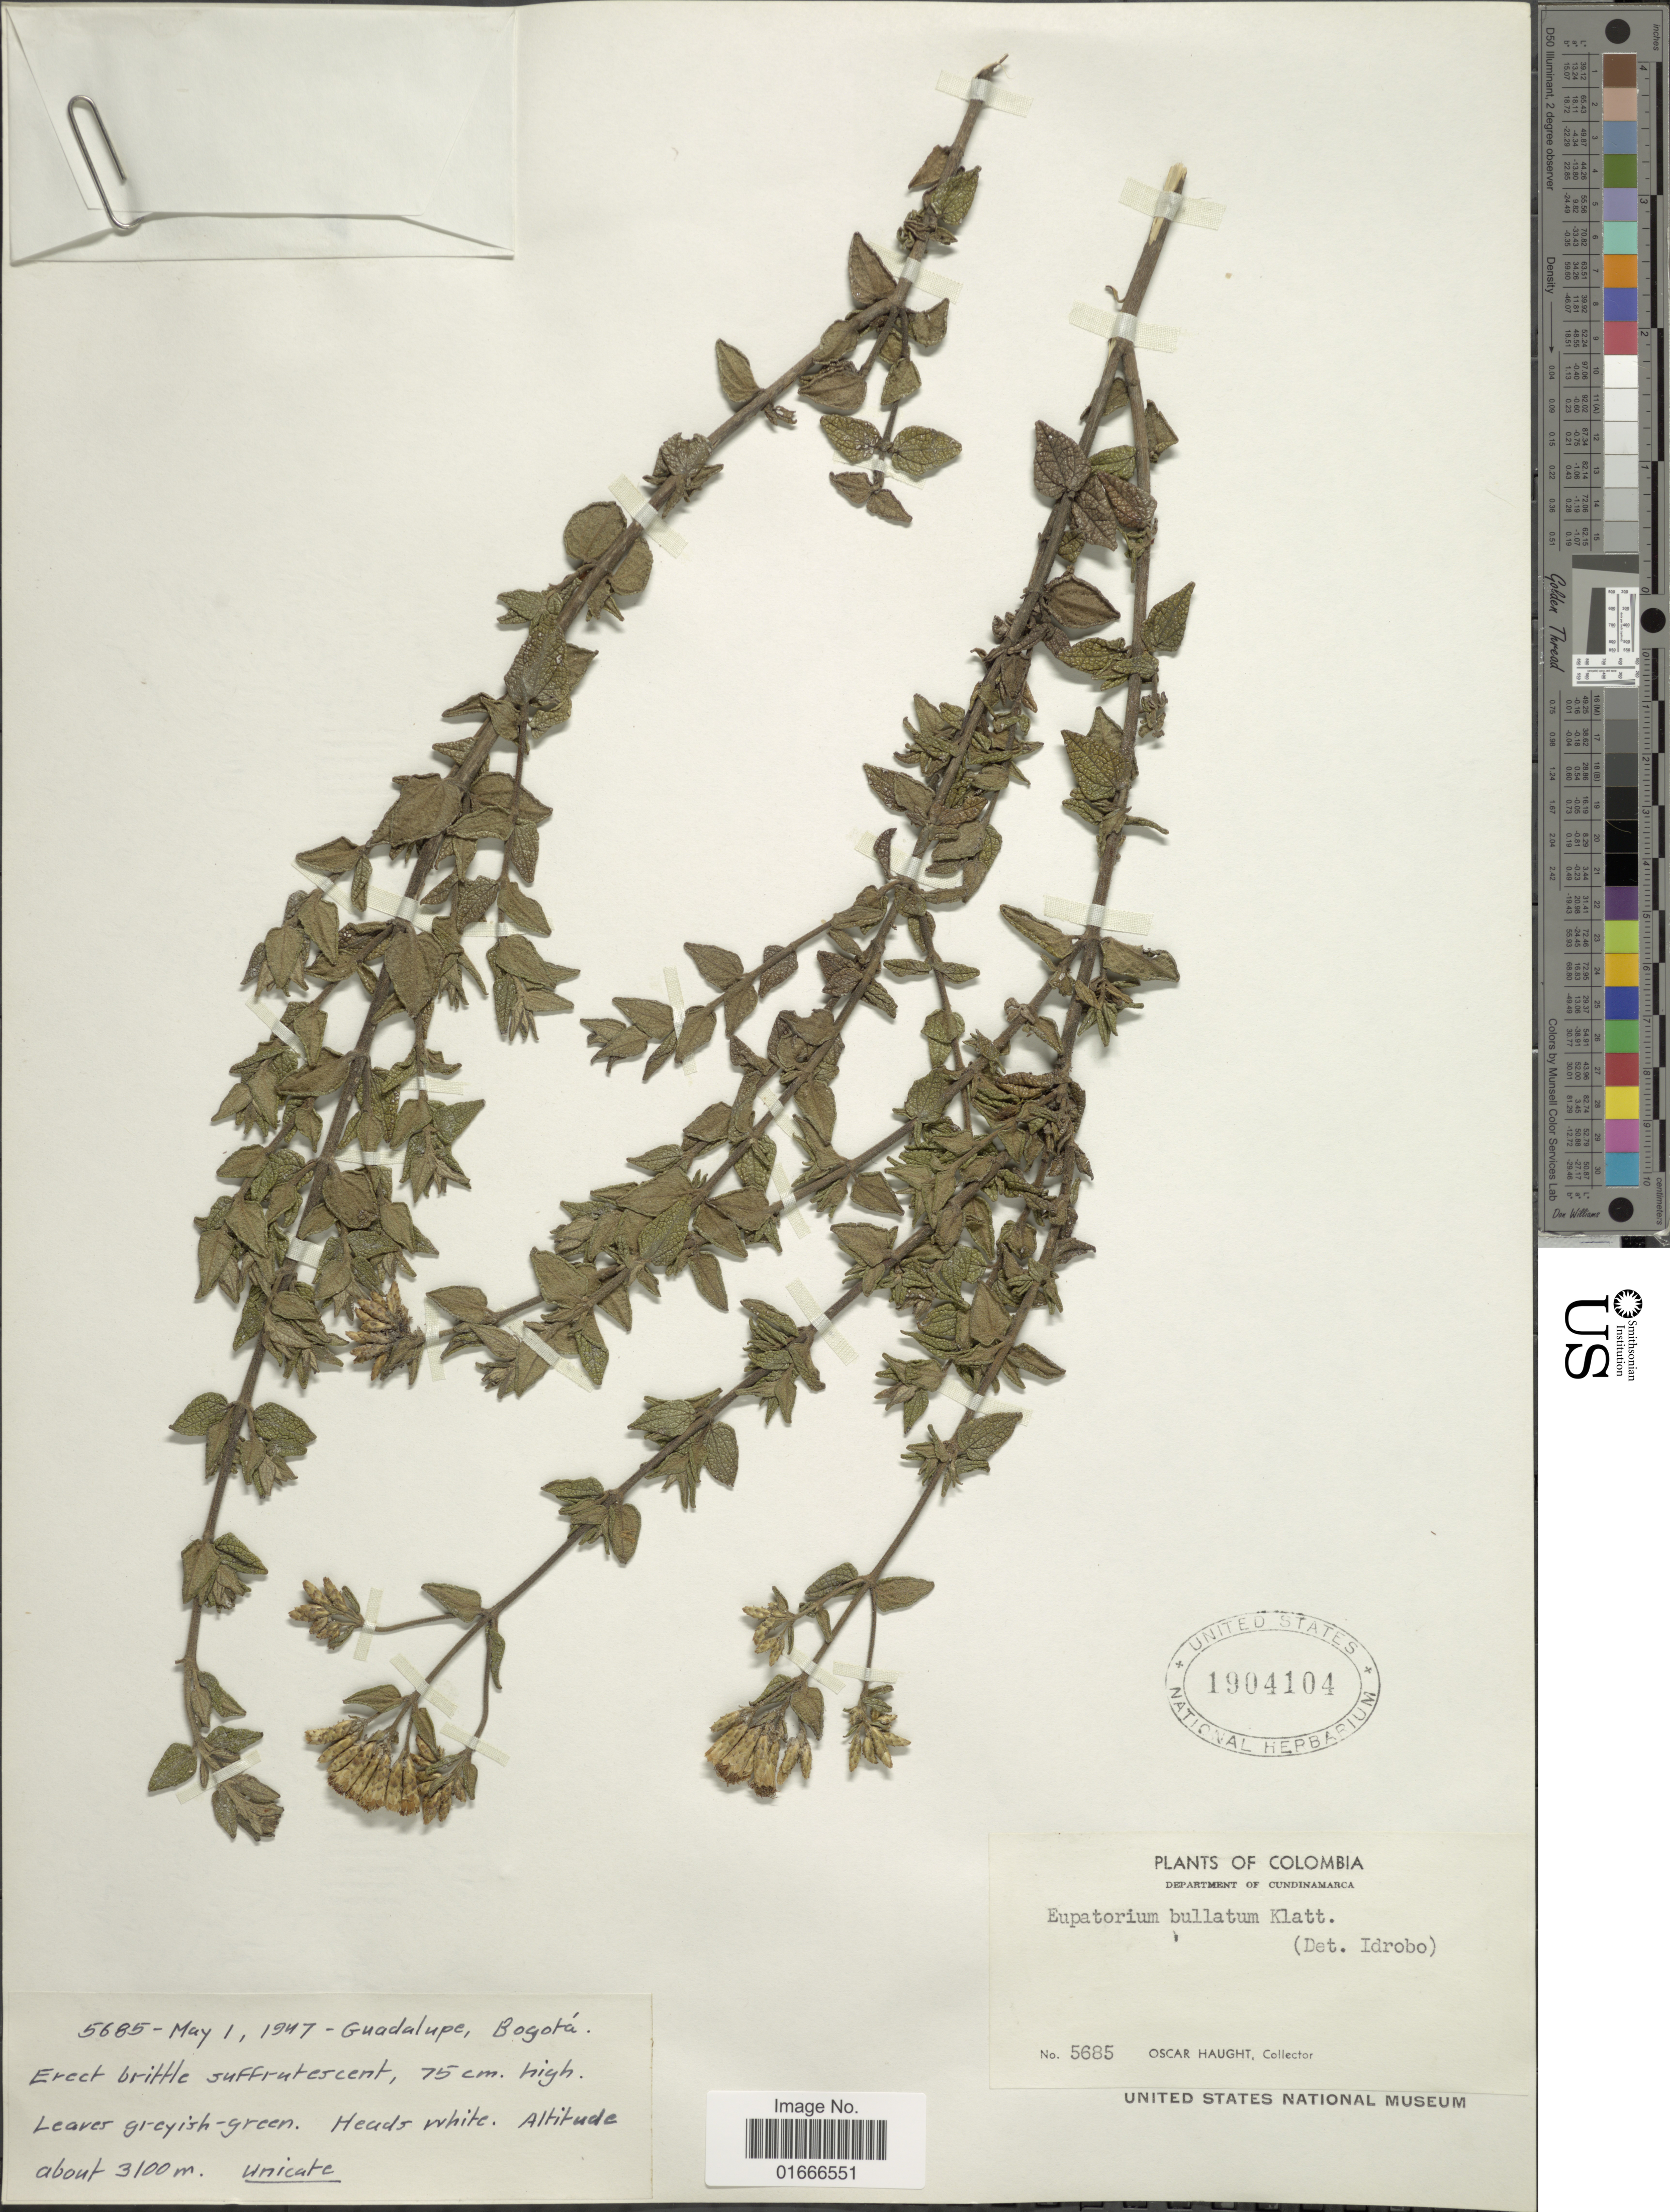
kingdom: Plantae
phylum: Tracheophyta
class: Magnoliopsida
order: Asterales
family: Asteraceae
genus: Chromolaena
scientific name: Chromolaena bullata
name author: (Klatt) R.M. King & H. Rob.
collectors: O. Haught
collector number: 5685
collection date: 1947-05-01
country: Colombia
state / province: Cundinamarca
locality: Guadalupe, Bogota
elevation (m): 3100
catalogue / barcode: US 1904104